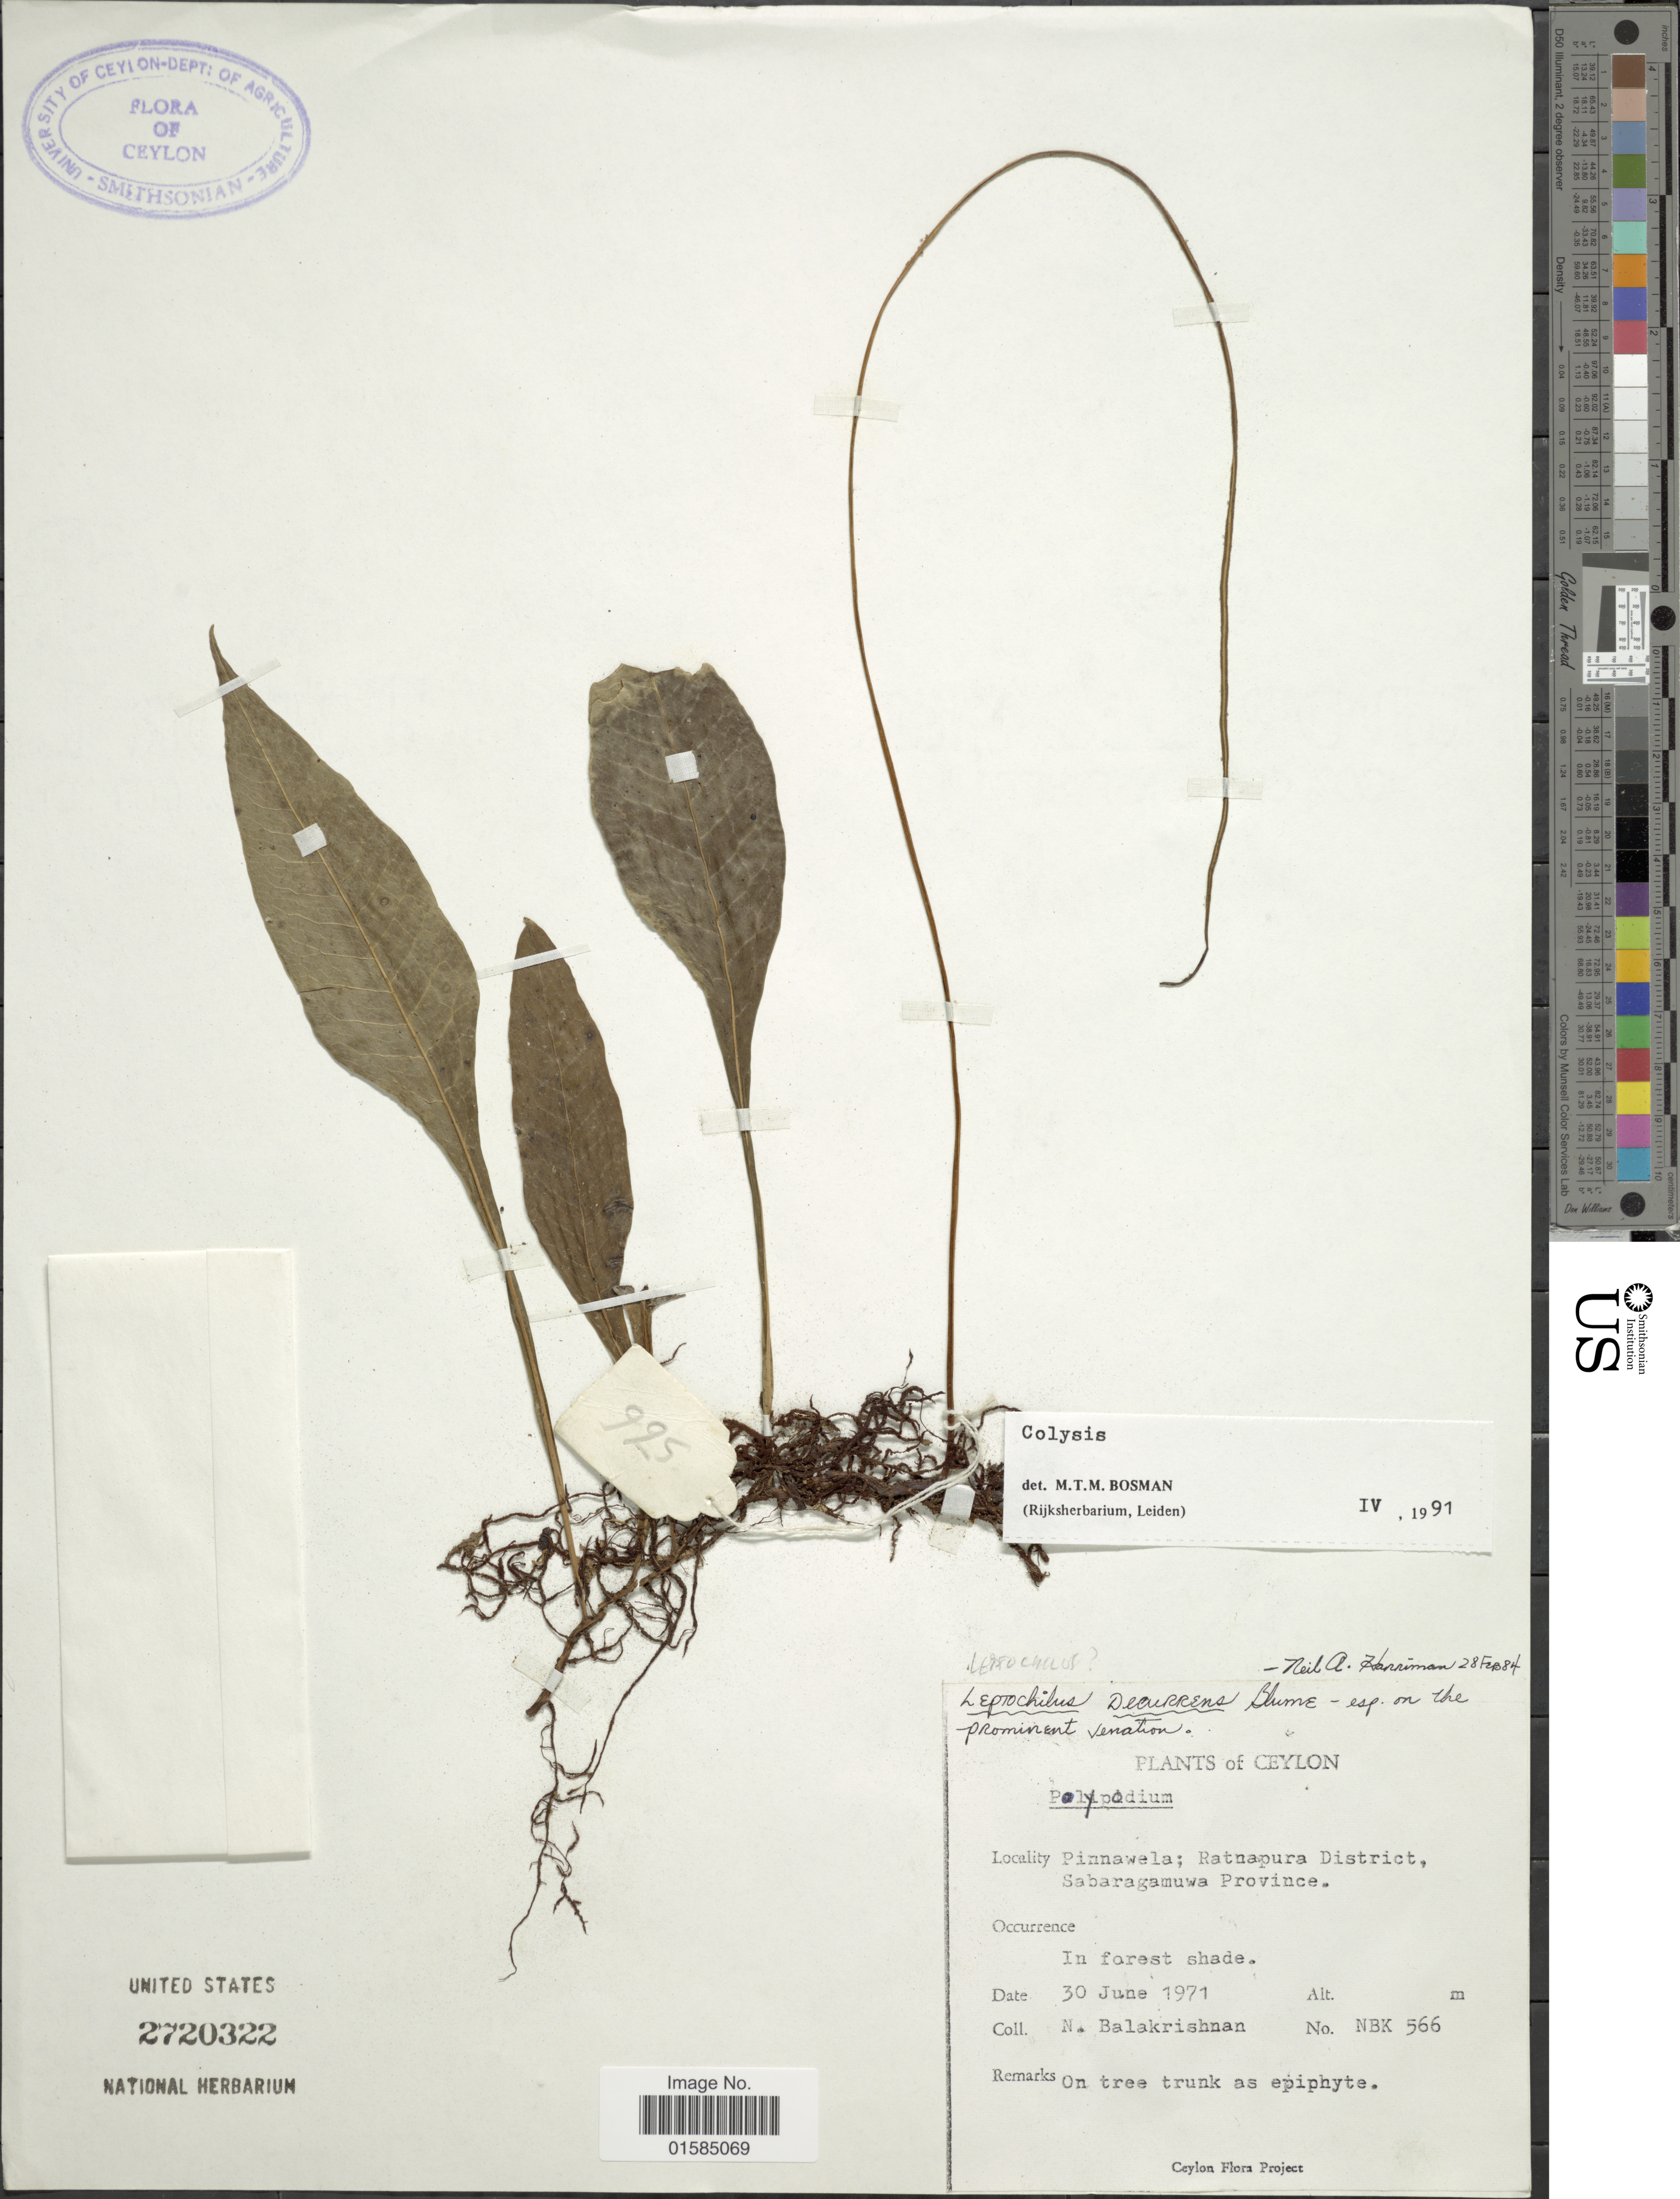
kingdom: Plantae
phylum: Tracheophyta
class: Polypodiopsida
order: Polypodiales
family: Polypodiaceae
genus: Leptochilus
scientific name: Leptochilus decurrens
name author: Blume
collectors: N. Balakrishnan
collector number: NBK 566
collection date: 1971-06-30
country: Sri Lanka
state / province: Sabaragamuwa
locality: Ceylon, Pinnawela; Ratnapura District, Sabaragamuwa Province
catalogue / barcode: US 2720322